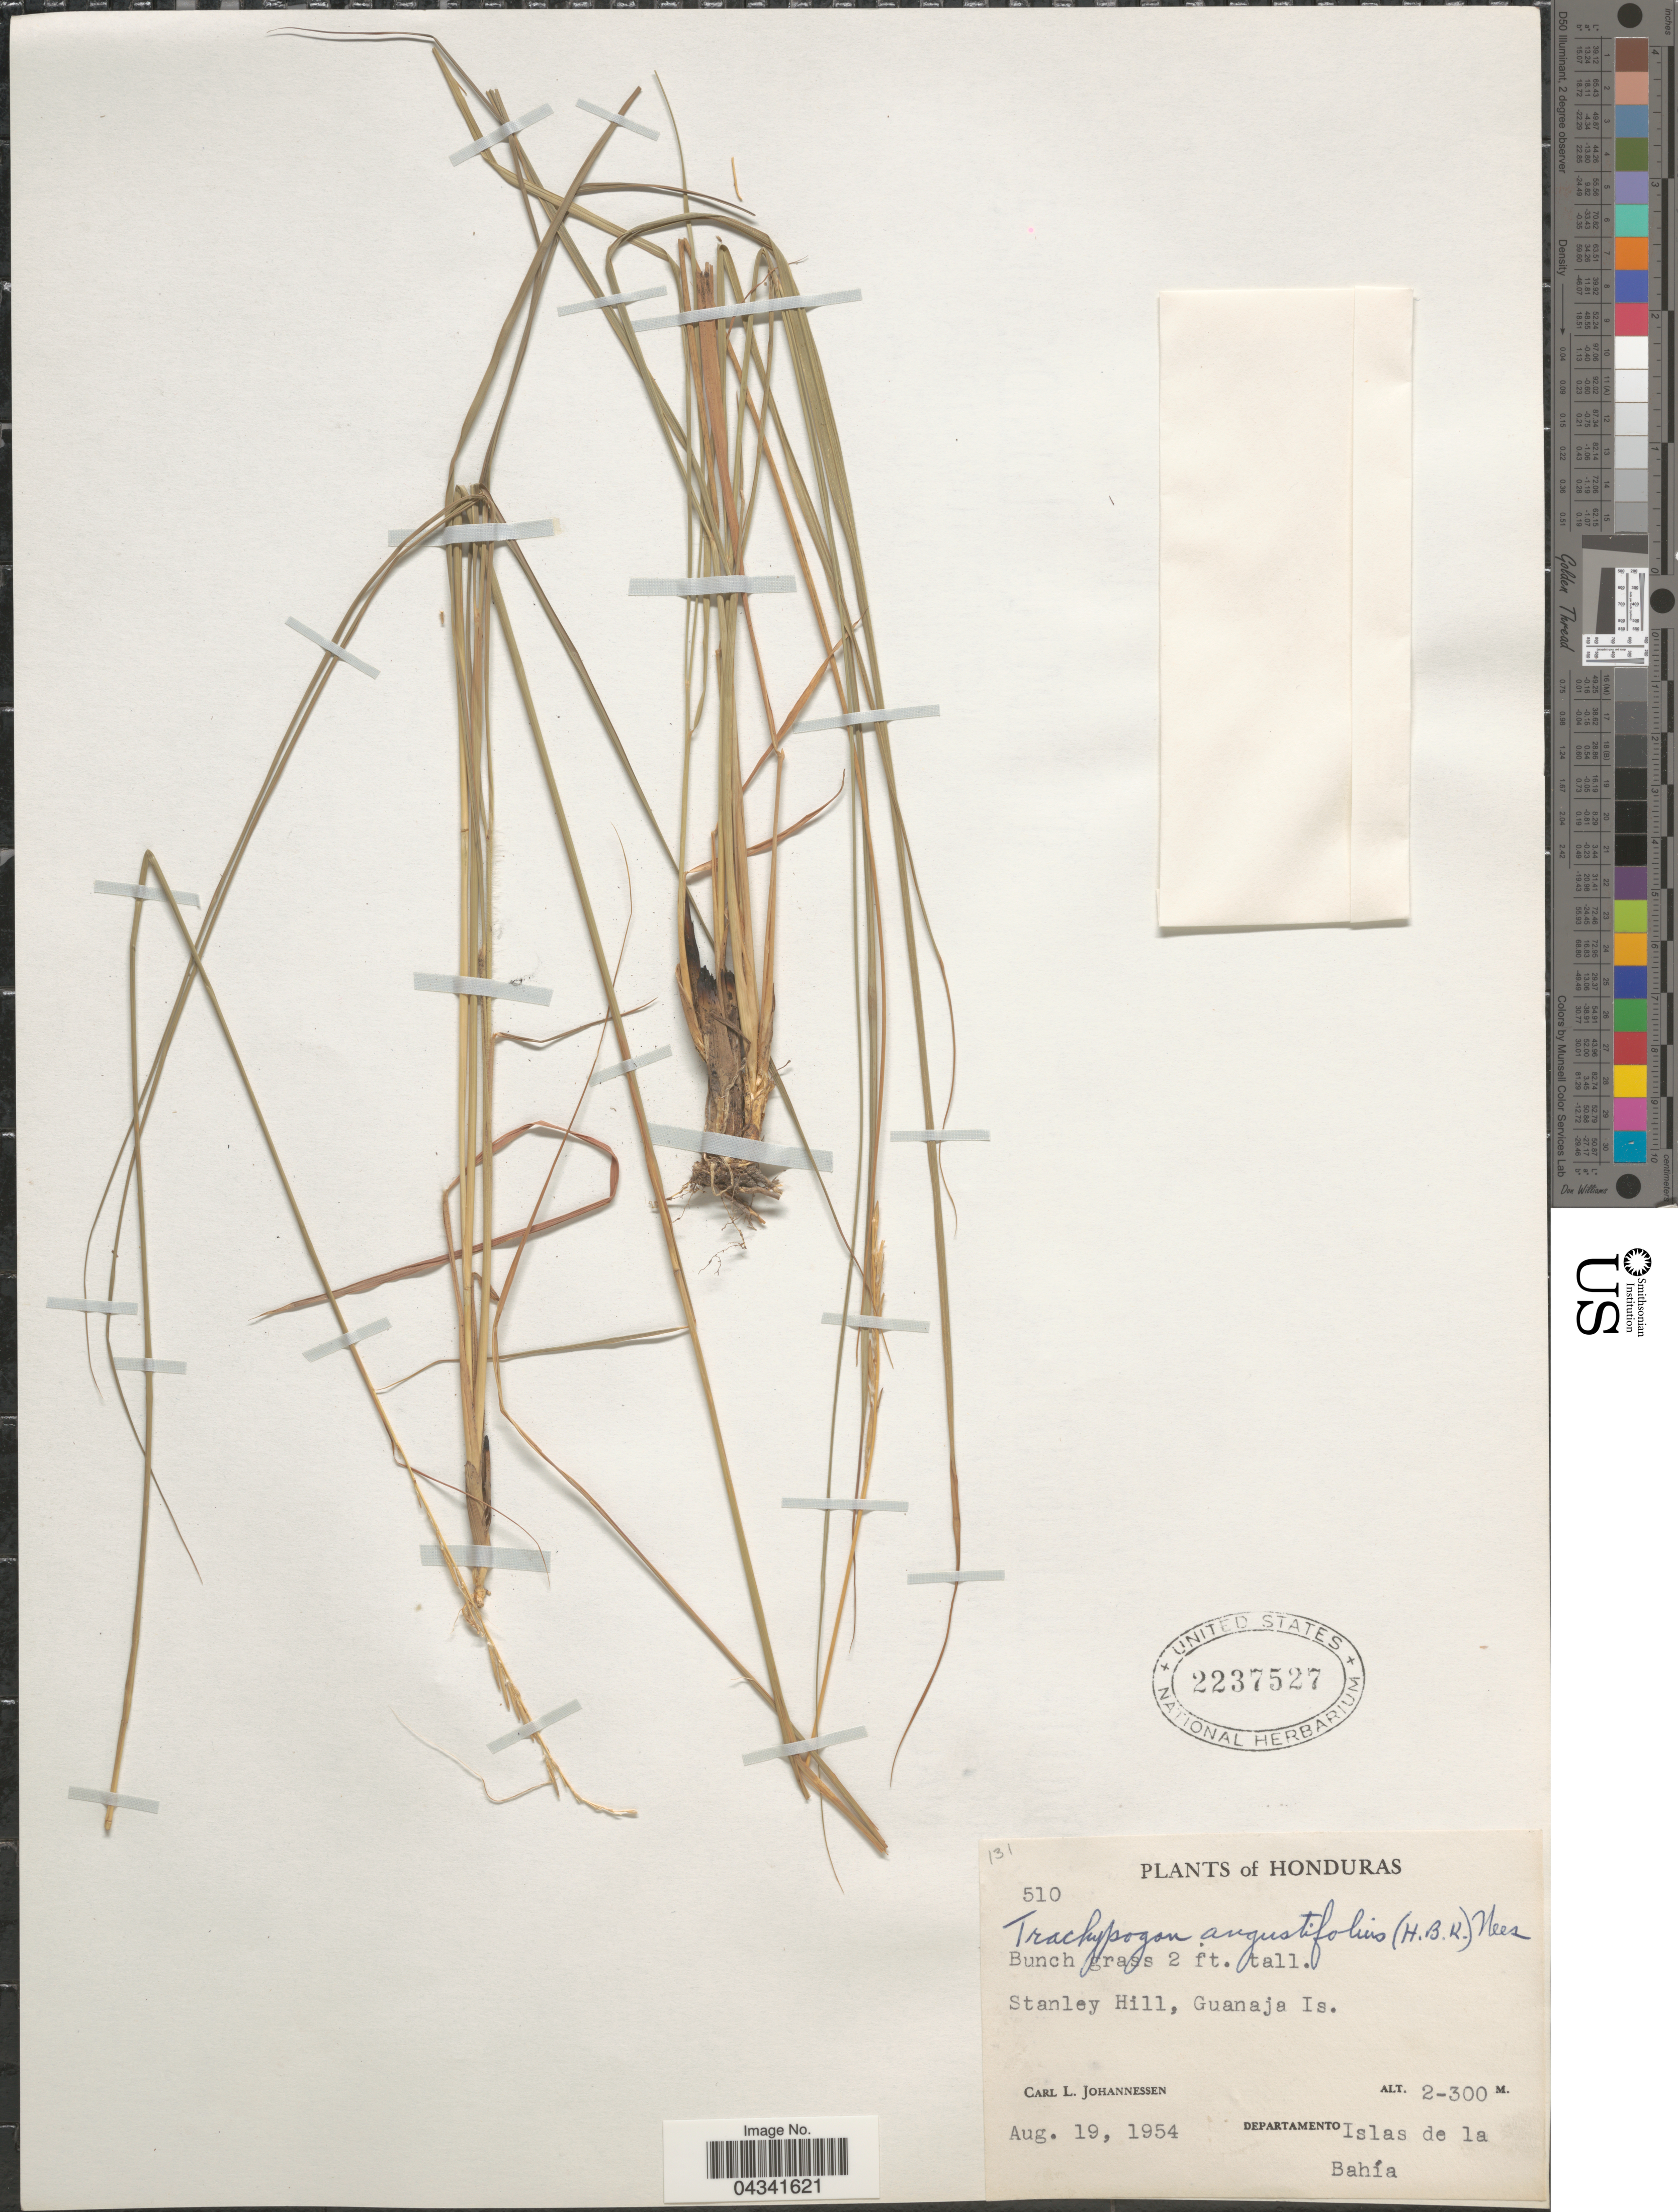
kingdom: Plantae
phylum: Tracheophyta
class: Liliopsida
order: Poales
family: Poaceae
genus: Trachypogon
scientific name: Trachypogon spicatus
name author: (L. f.) Kuntze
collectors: C. Johannessen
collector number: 510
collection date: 1954-08-19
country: Honduras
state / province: Islas de la Bahía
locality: Stanley Hill, Guanaja Is. Departamento Islas de la Bahía.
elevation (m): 200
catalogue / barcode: US 2237527